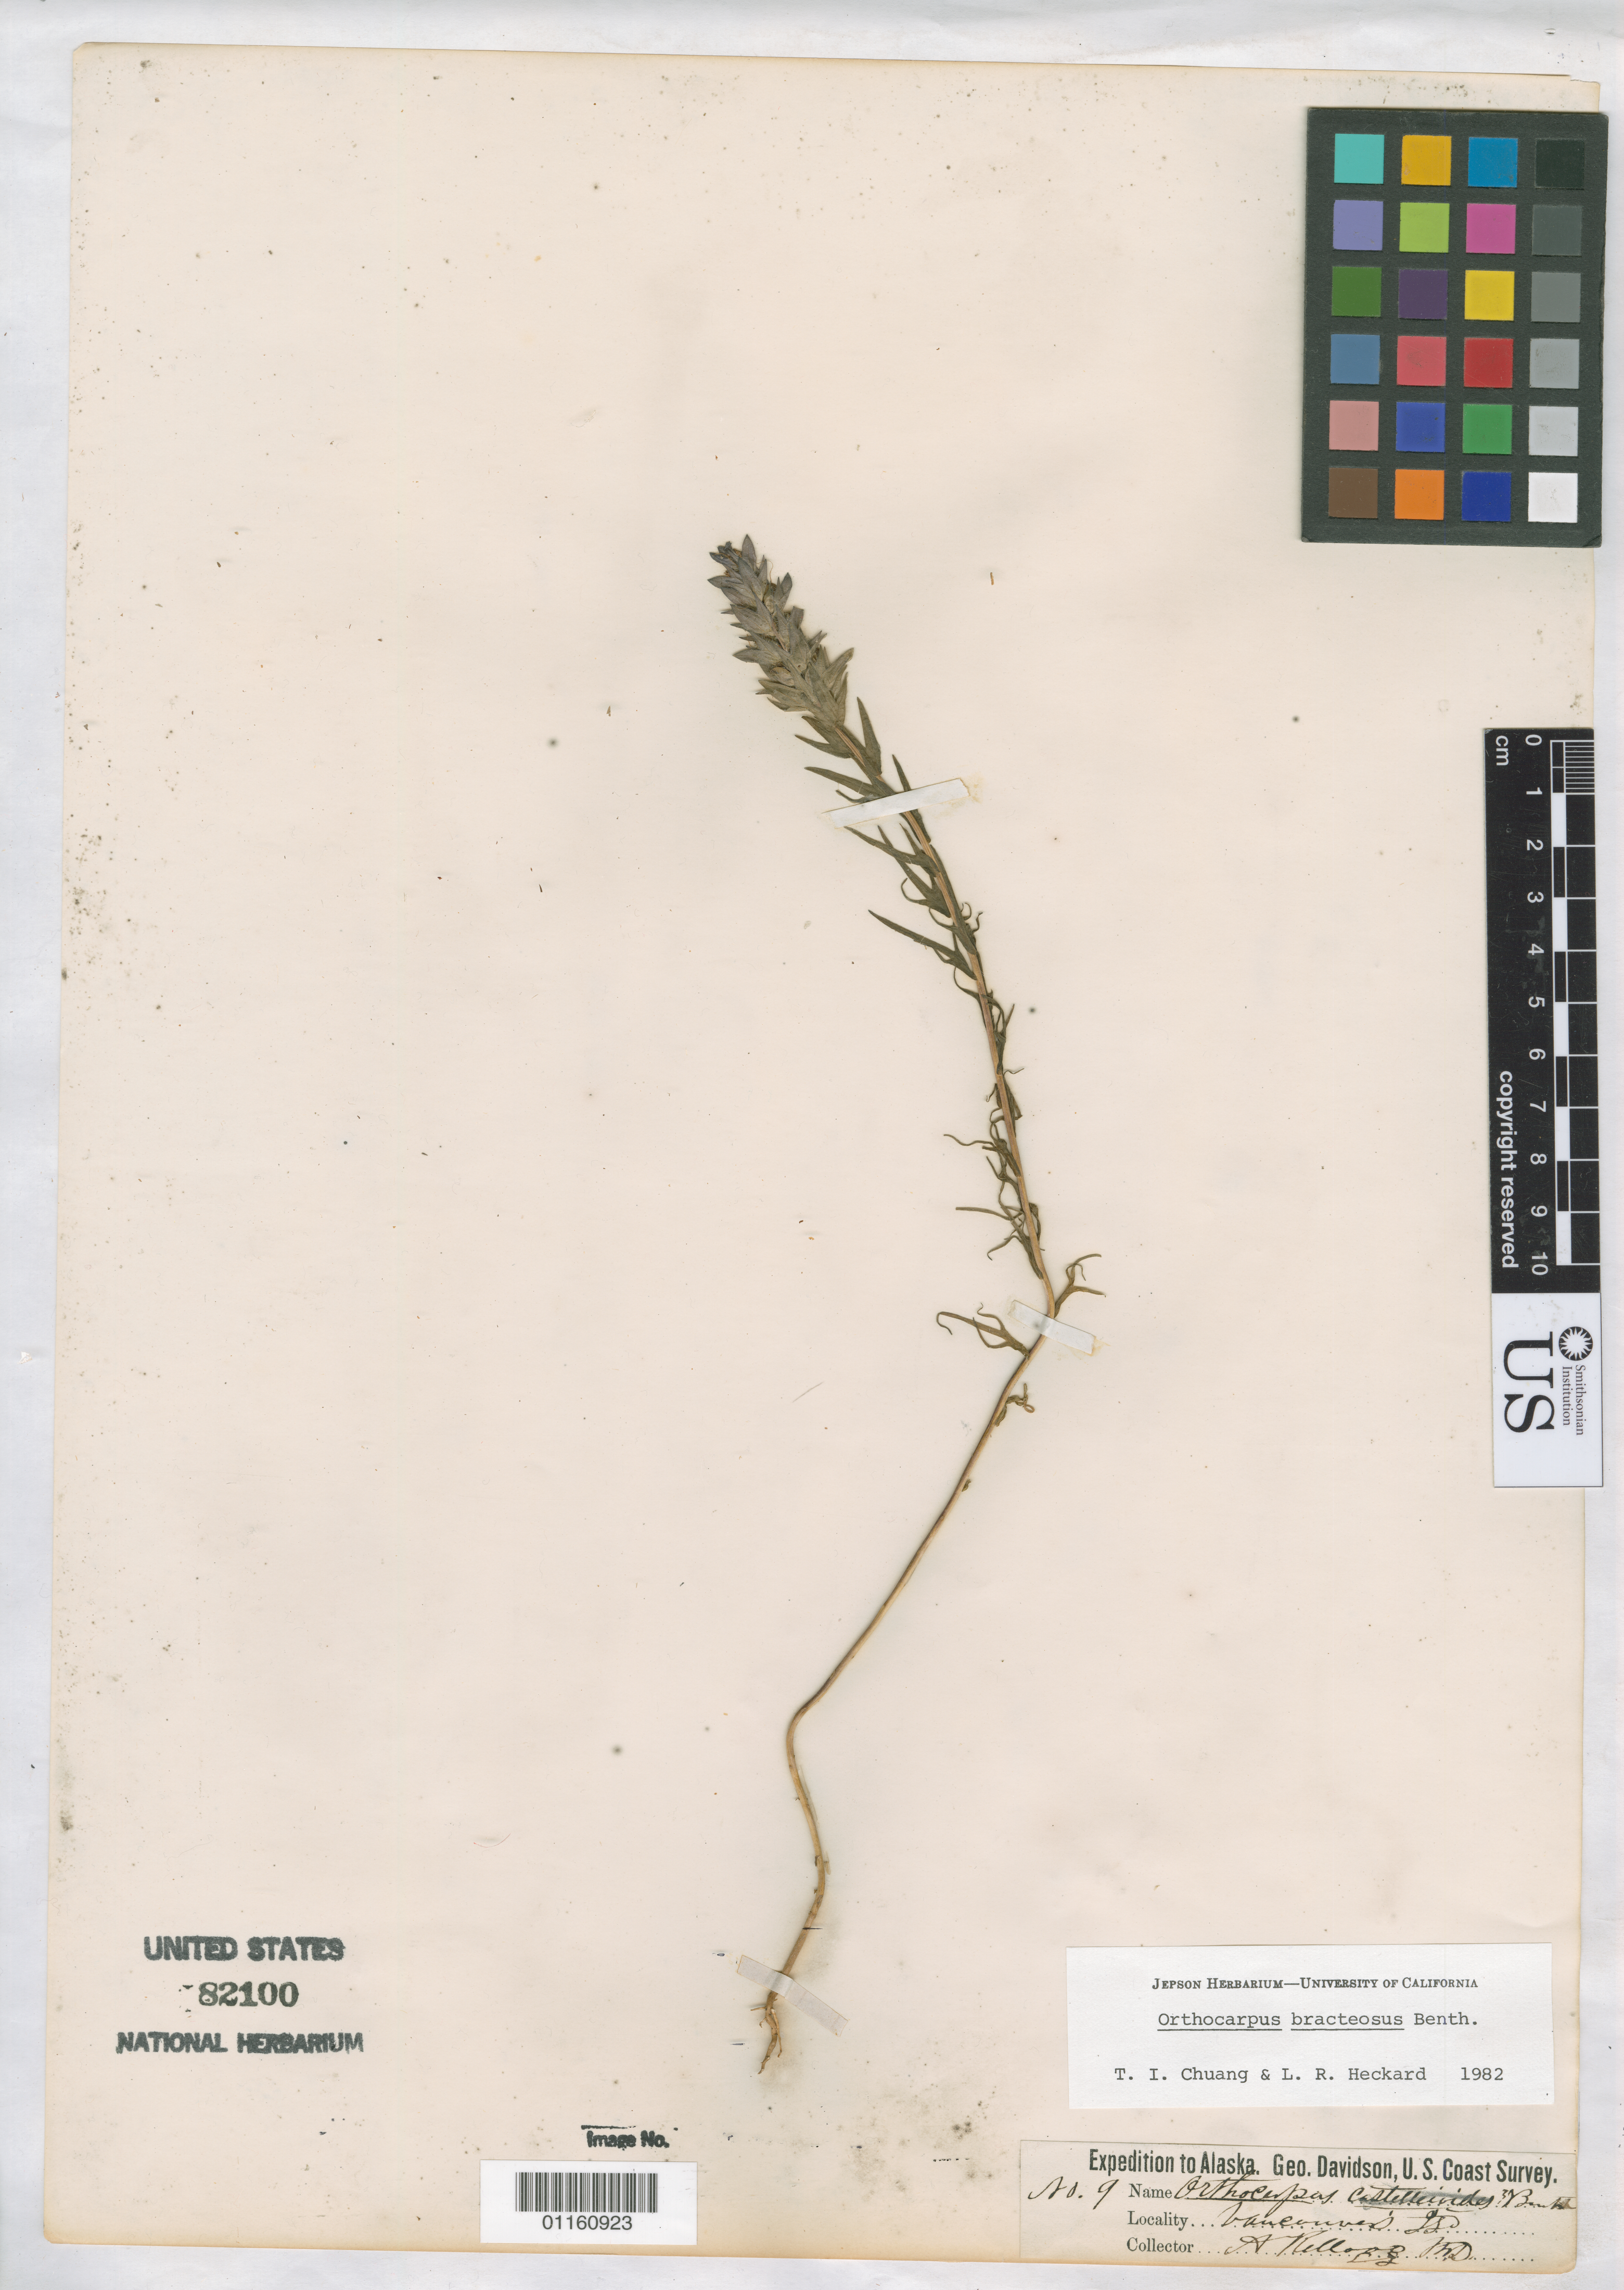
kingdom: Plantae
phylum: Tracheophyta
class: Magnoliopsida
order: Lamiales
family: Orobanchaceae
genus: Orthocarpus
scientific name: Orthocarpus bracteosus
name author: Benth.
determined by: Chuang, T. I.; Heckard, Lawrence R.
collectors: A. Kellogg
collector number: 9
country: Canada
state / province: British Columbia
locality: Vancouver Island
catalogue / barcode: US 82100